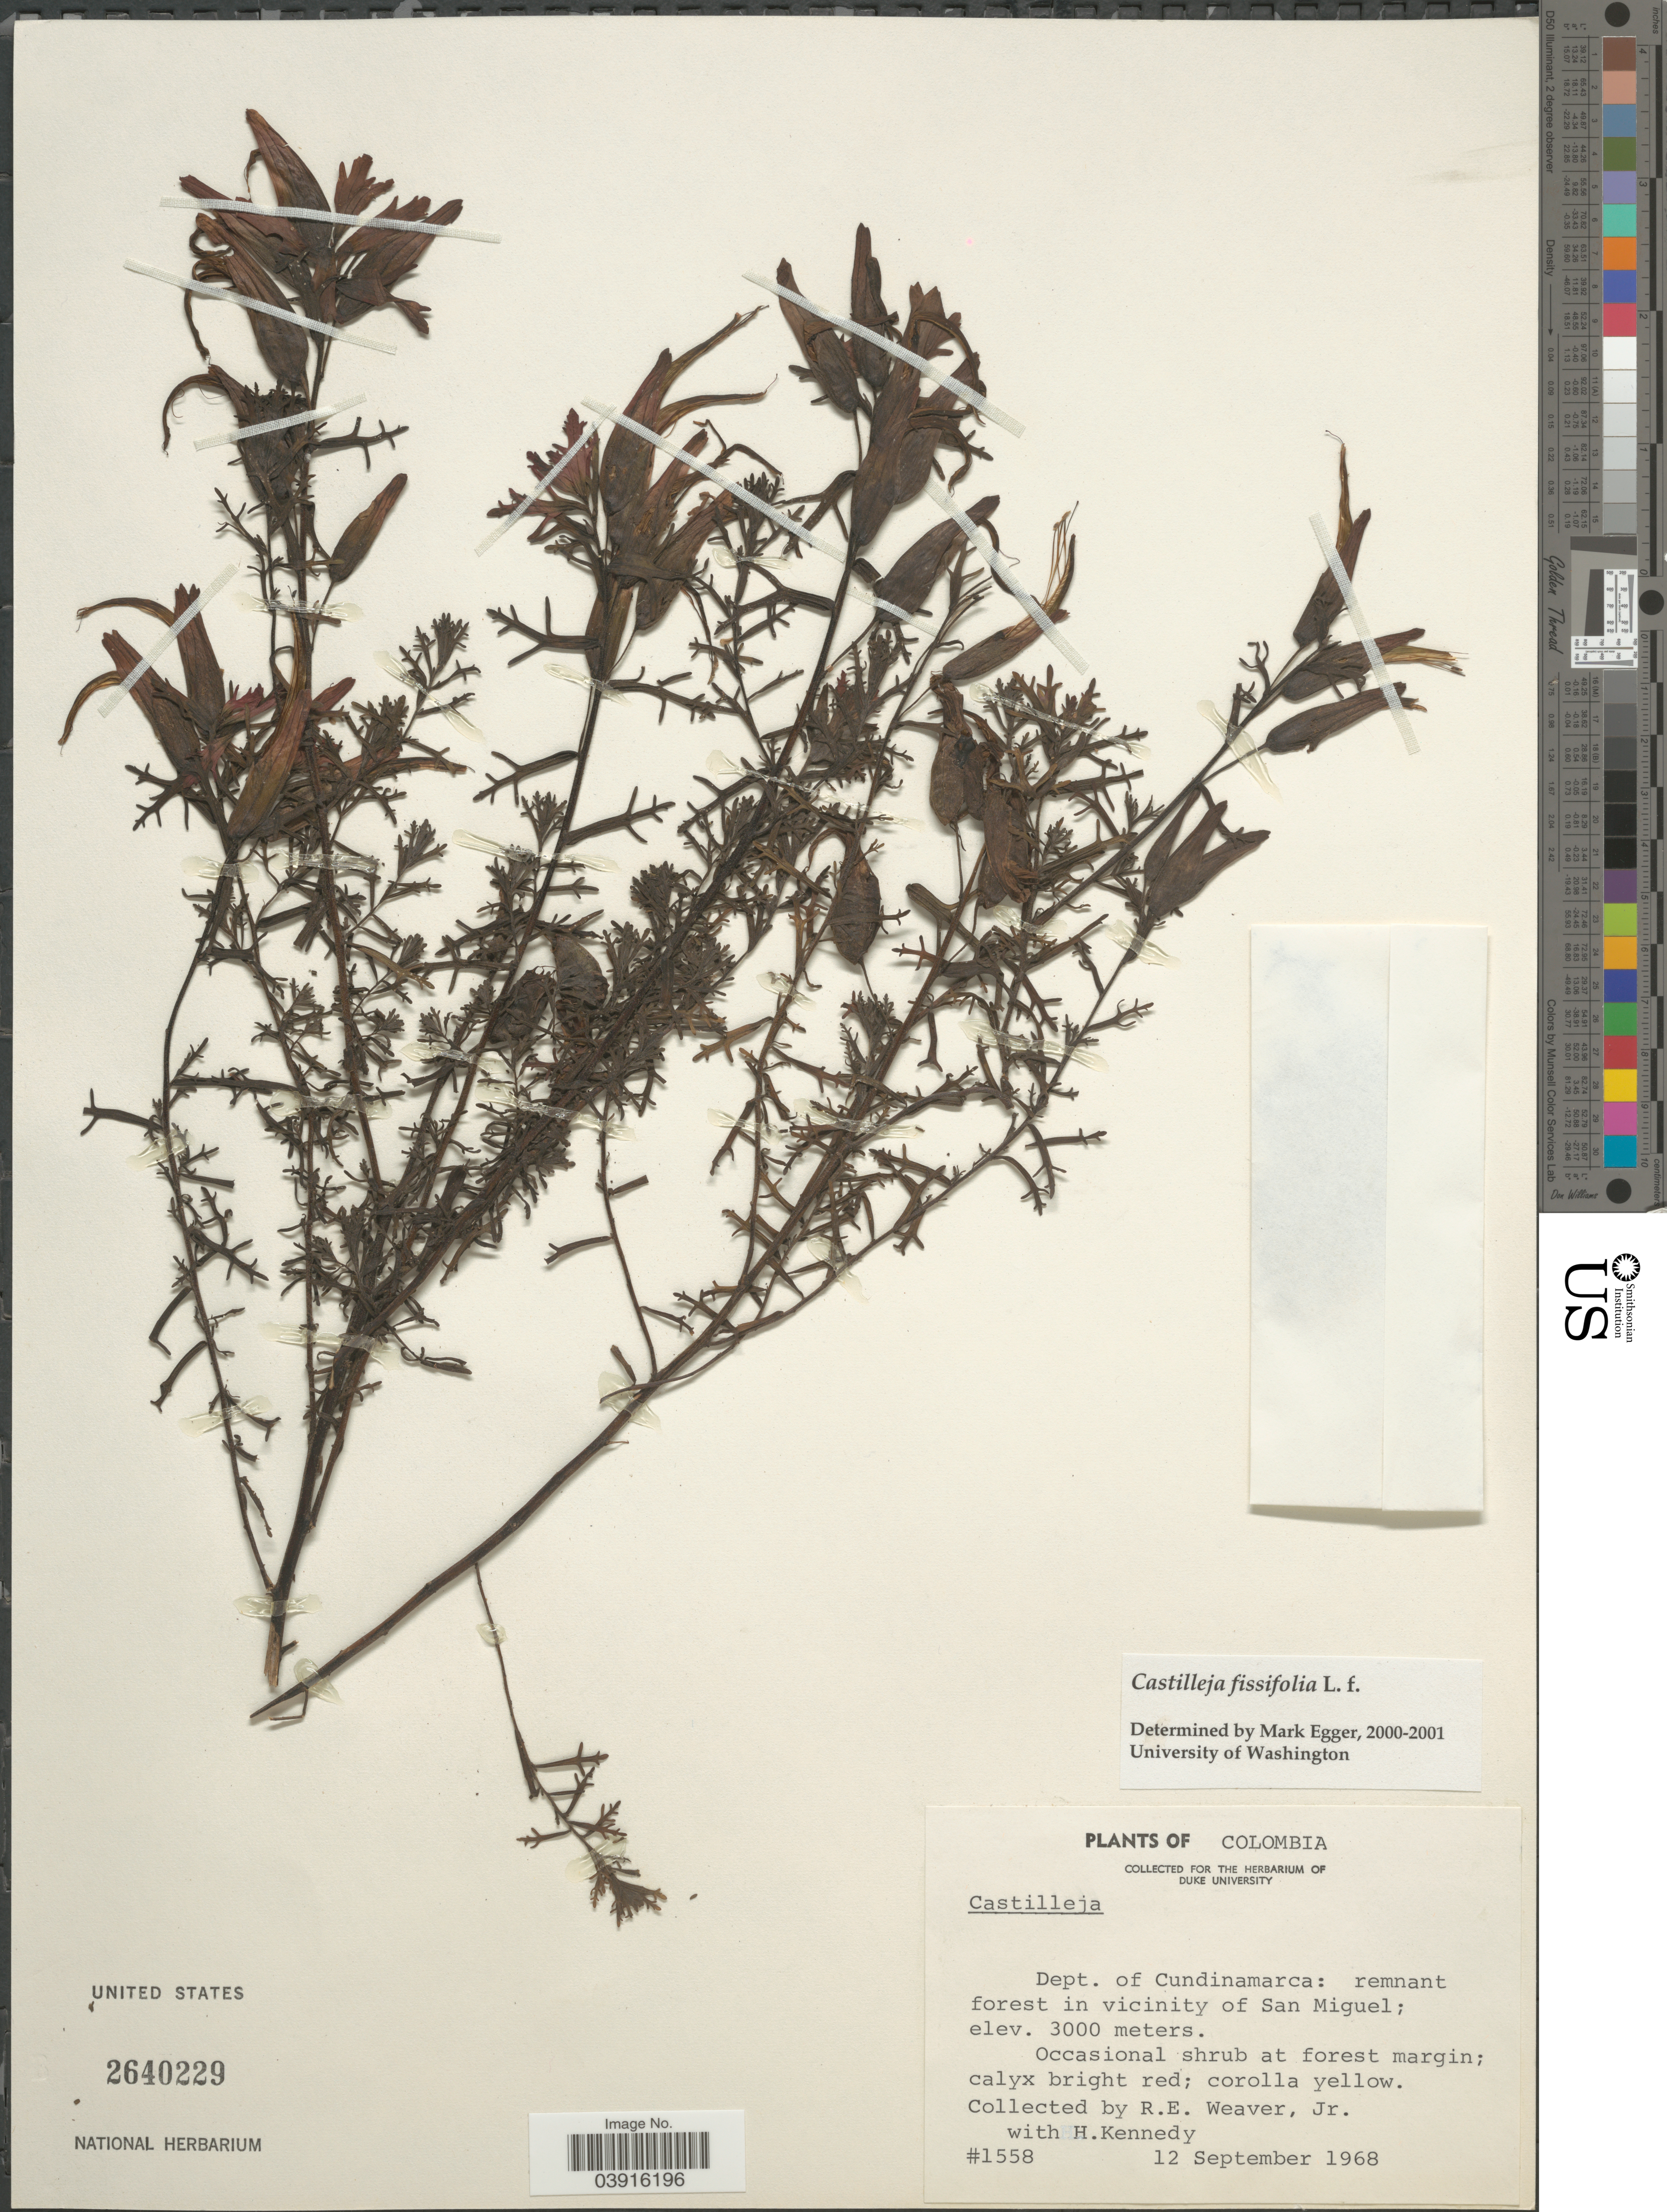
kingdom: Plantae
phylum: Tracheophyta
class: Magnoliopsida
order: Lamiales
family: Orobanchaceae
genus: Castilleja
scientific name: Castilleja fissifolia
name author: L. f.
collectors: R. Weaver Jr. & H. Kennedy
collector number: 1558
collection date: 1968-09-12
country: Colombia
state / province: Cundinamarca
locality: Dept. of Cundinamarca: remnant forest in vicinity of San Miguel.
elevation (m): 3000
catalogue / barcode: US 2640229